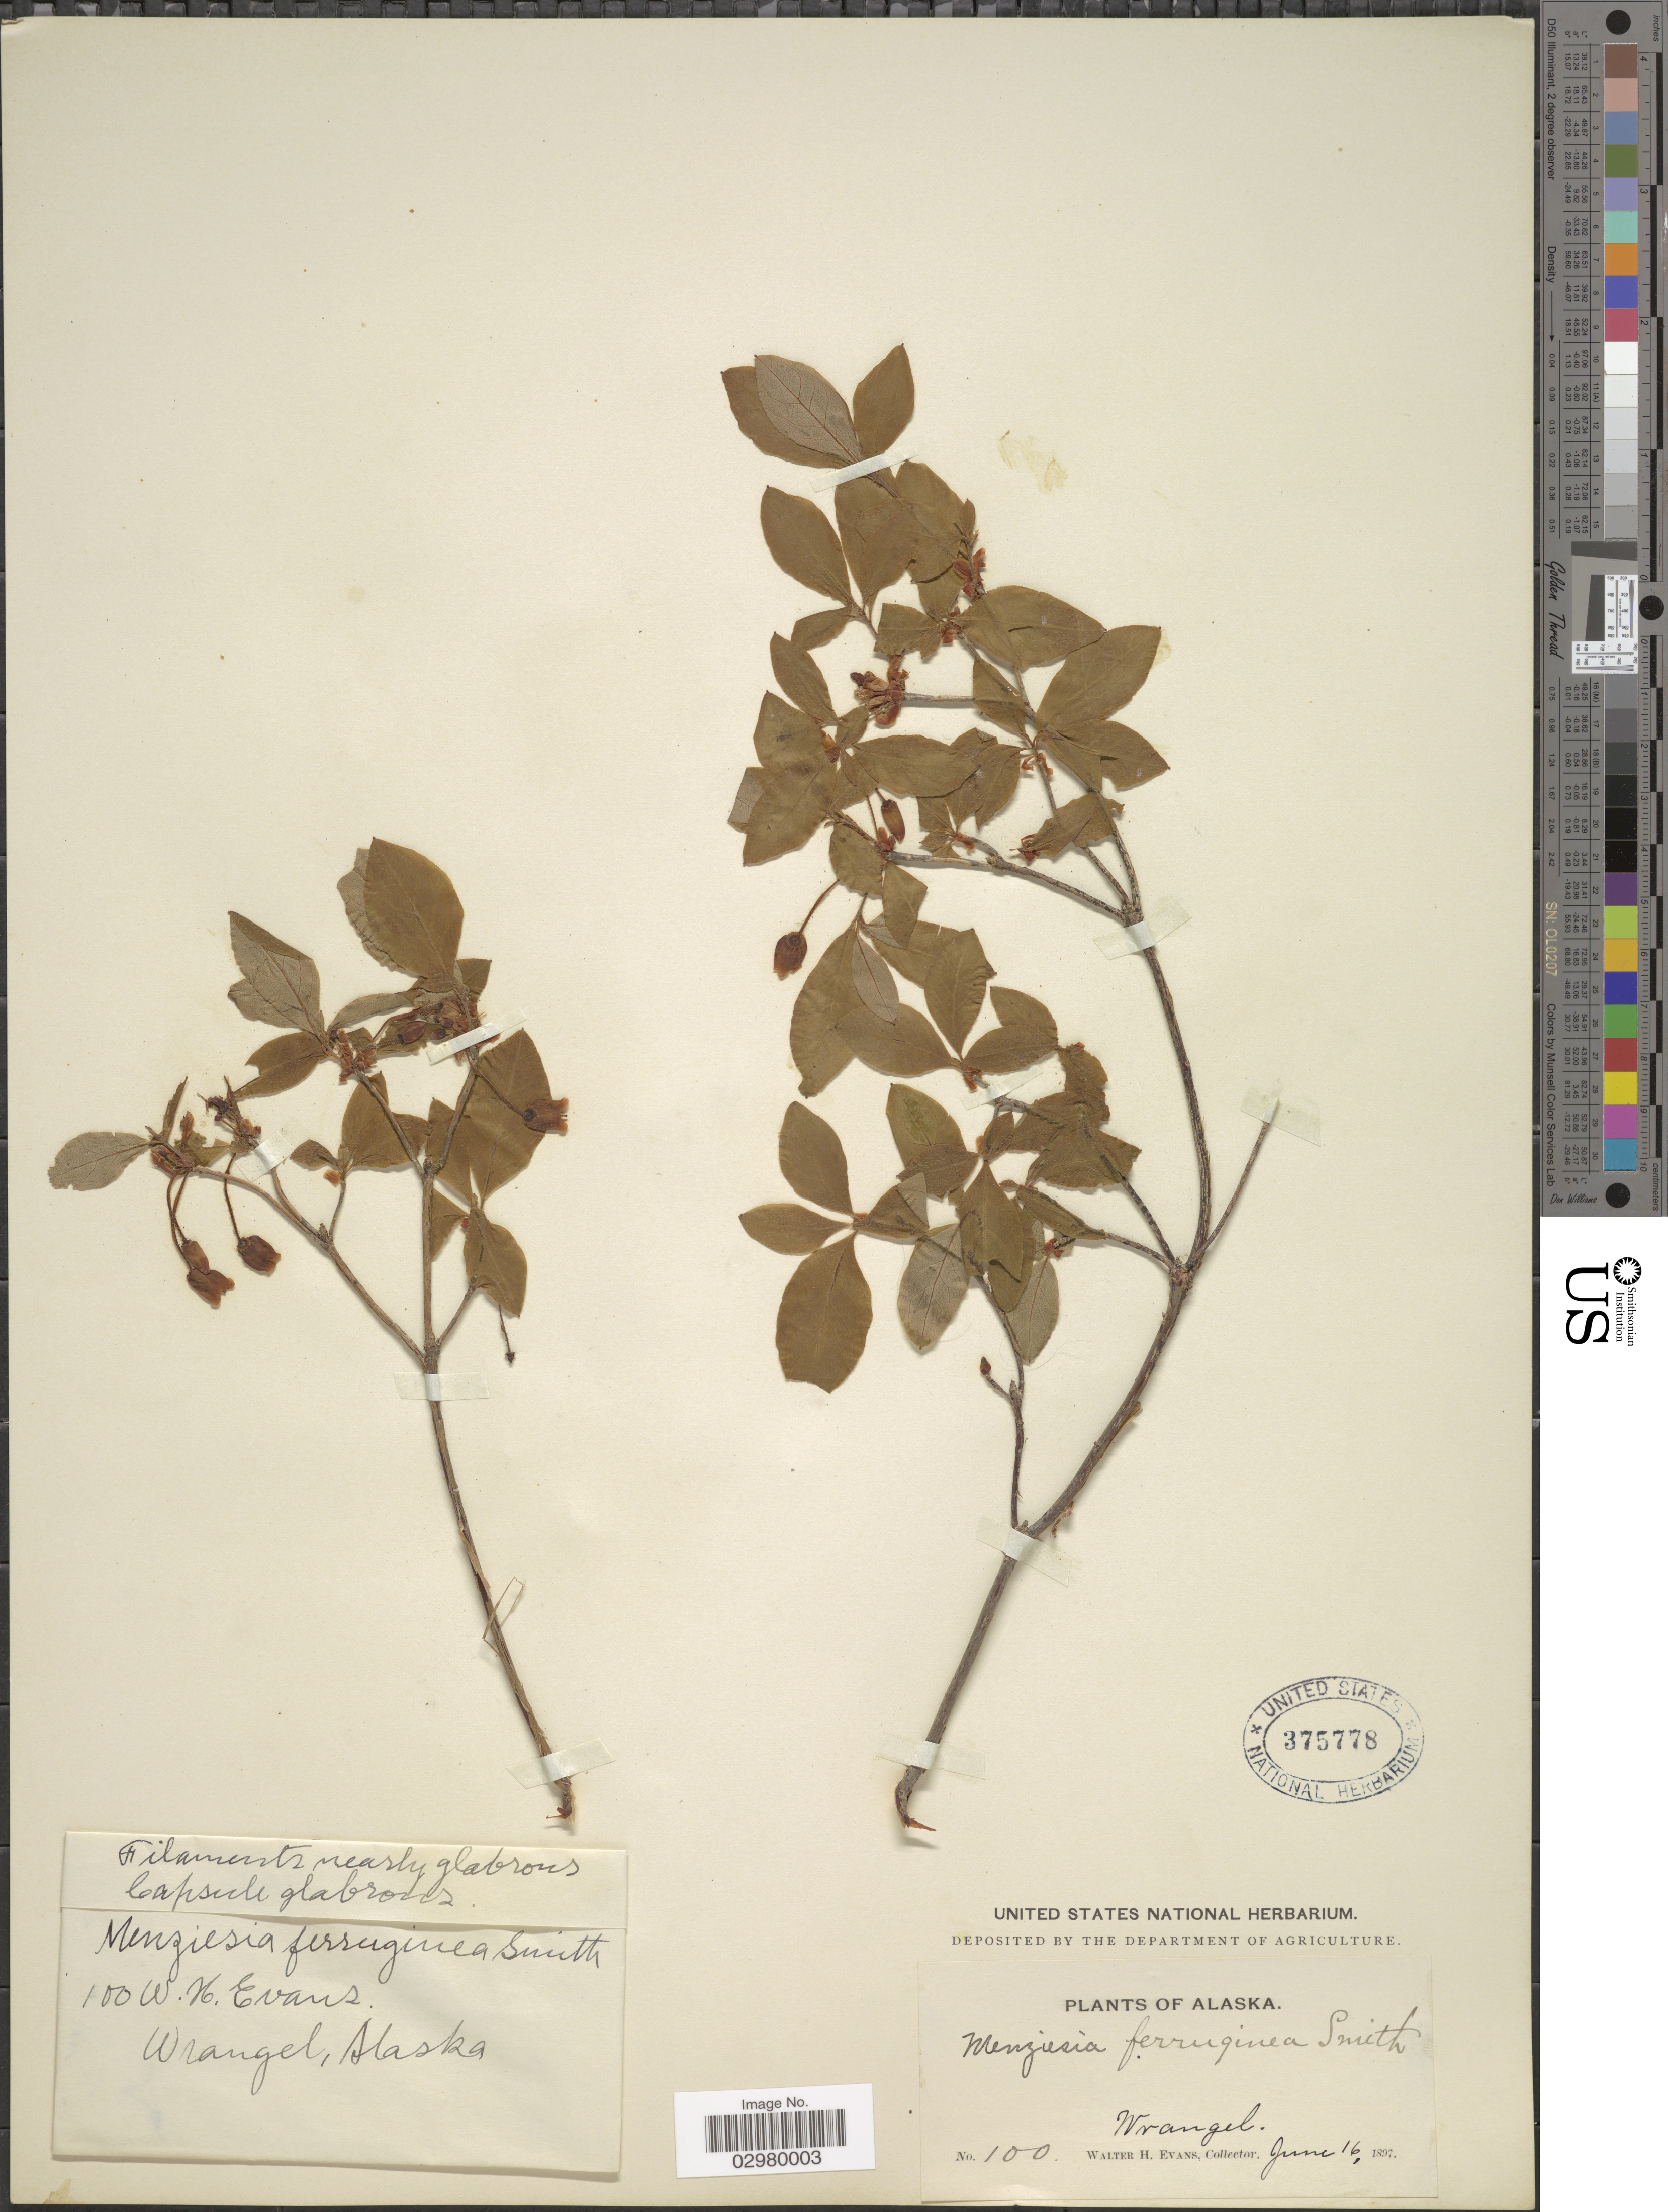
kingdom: Plantae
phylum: Tracheophyta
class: Magnoliopsida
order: Ericales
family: Ericaceae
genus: Menziesia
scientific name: Menziesia ferruginea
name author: Sm.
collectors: W. H. Evans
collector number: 100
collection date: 1897-06-16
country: United States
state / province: Alaska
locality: Wrangell.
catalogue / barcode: US 375778